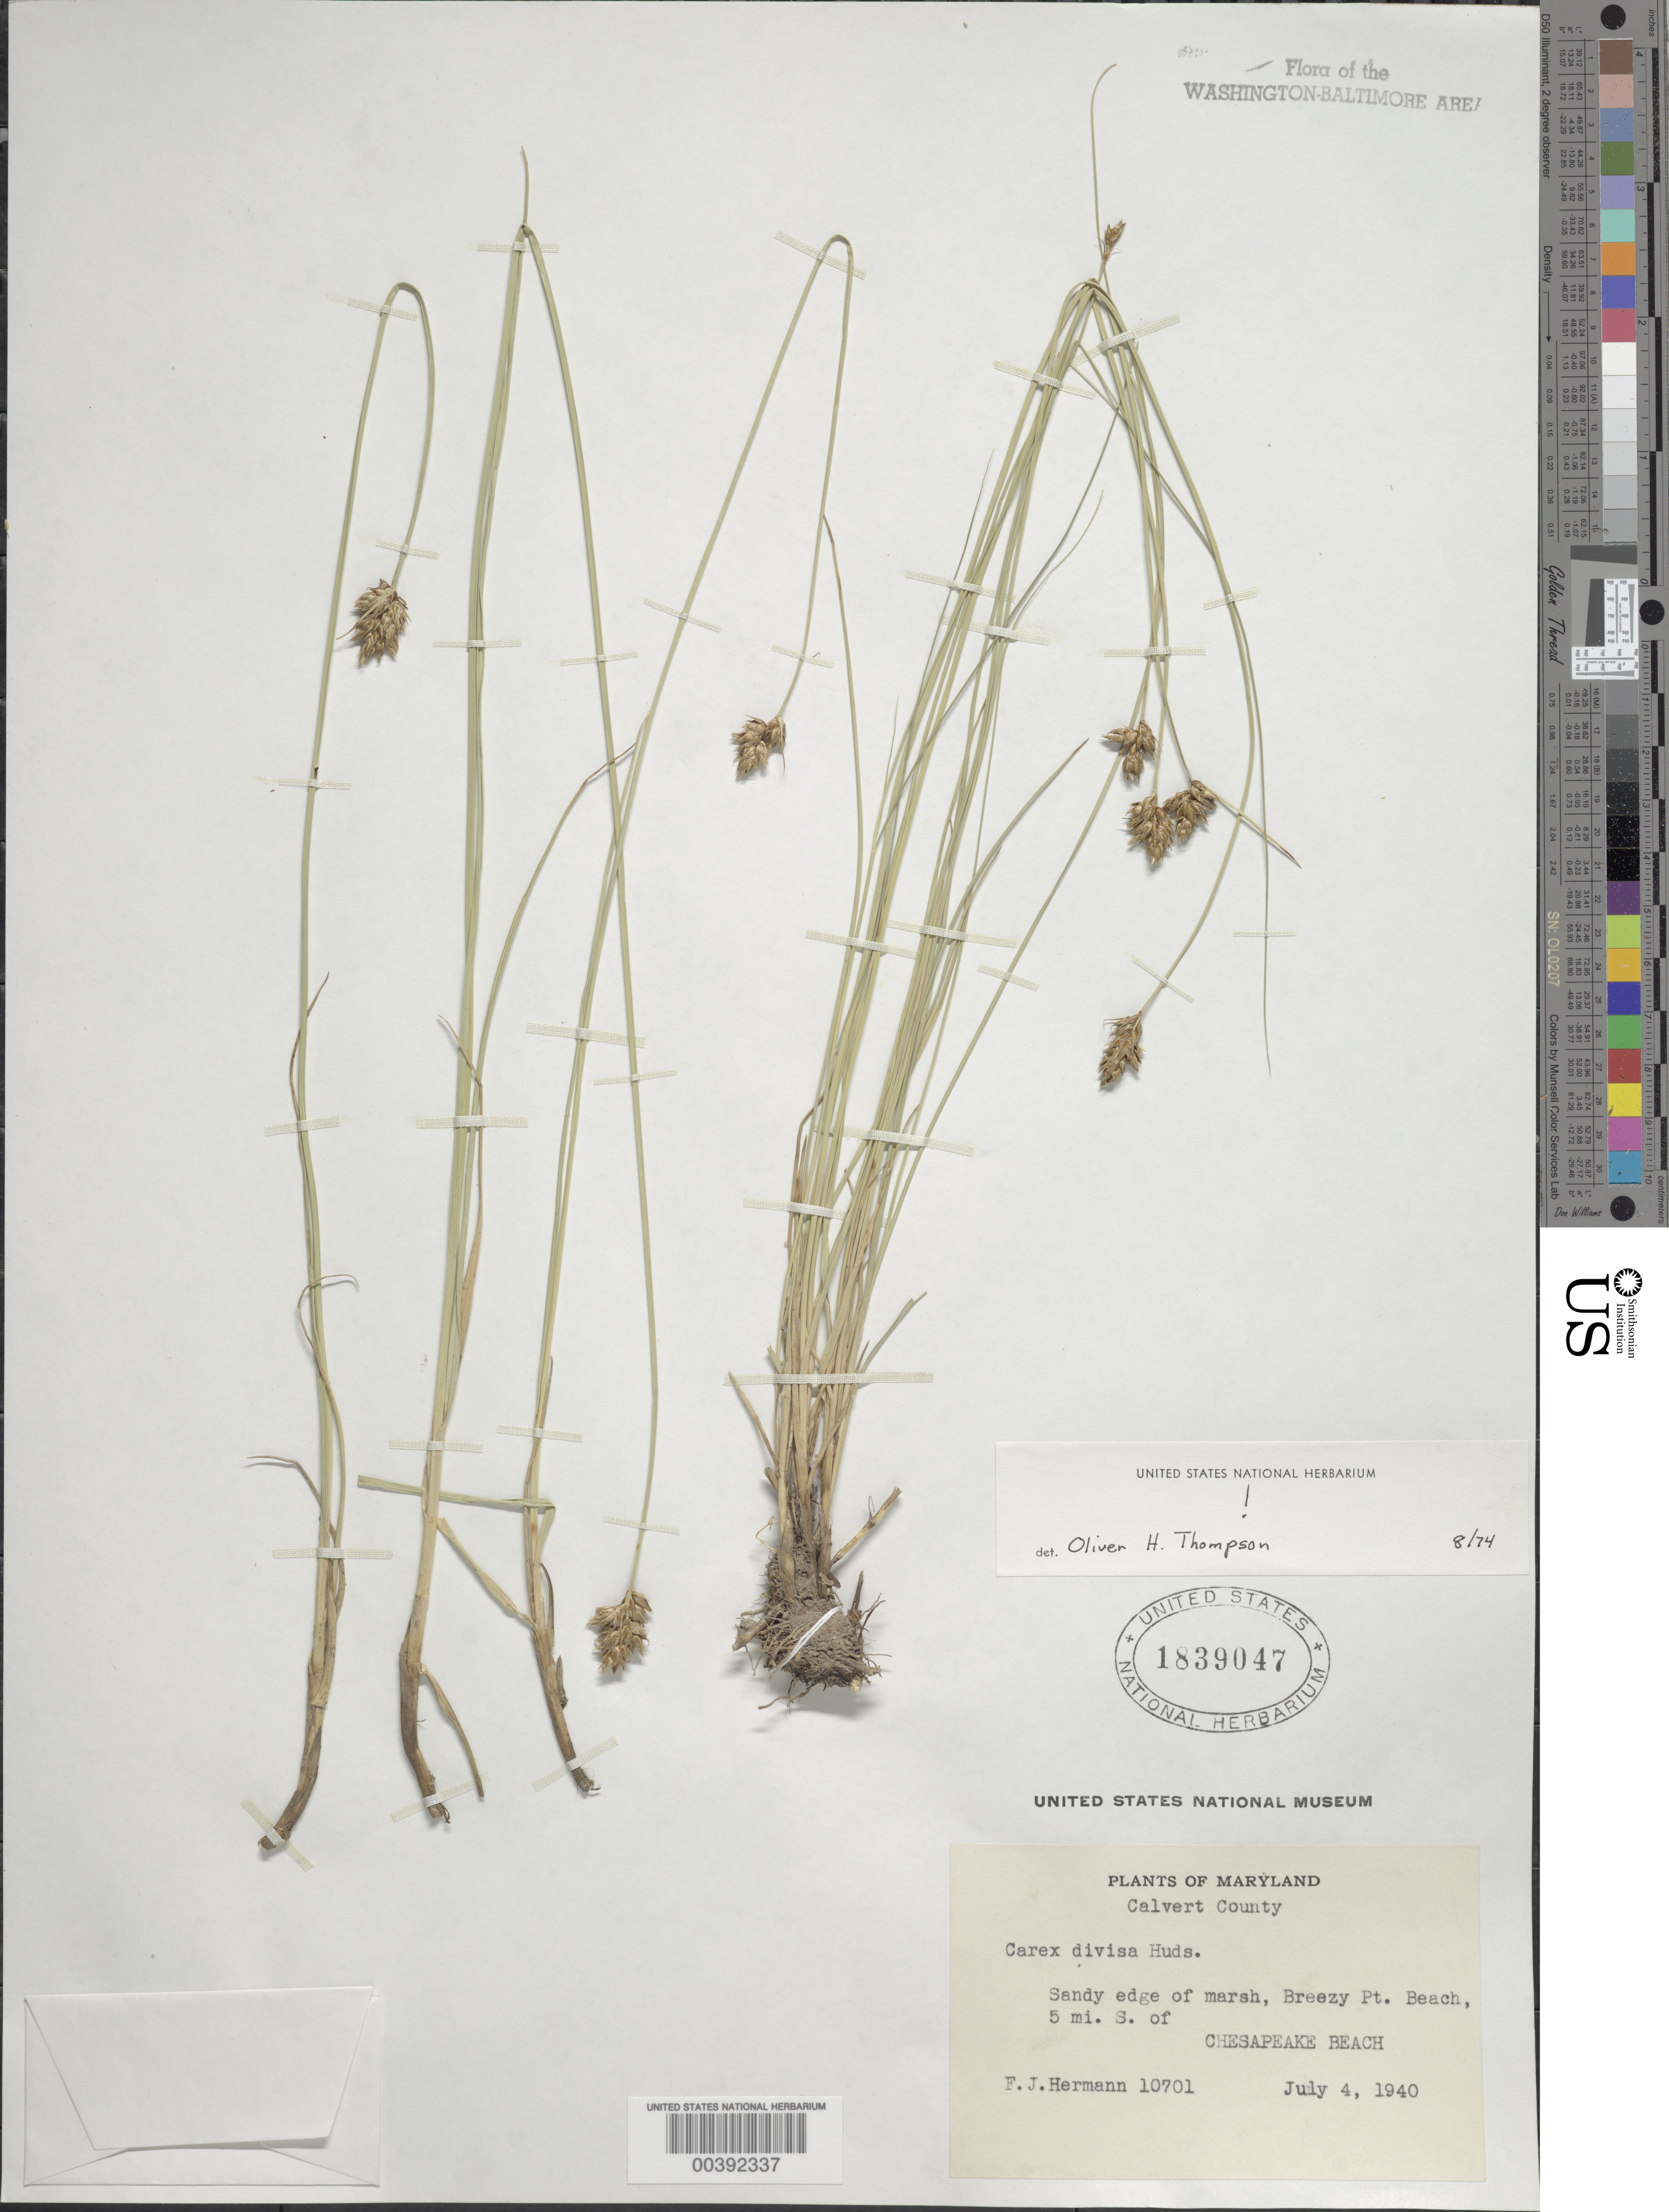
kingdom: Plantae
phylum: Tracheophyta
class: Liliopsida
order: Poales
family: Cyperaceae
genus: Carex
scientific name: Carex divisa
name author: Huds.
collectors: F. J. Hermann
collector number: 10701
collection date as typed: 04 Jul 1940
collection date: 1940-07-04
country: United States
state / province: Maryland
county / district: Calvert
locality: Breezy Point, south of Chesapeake Beach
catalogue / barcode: US 1839047